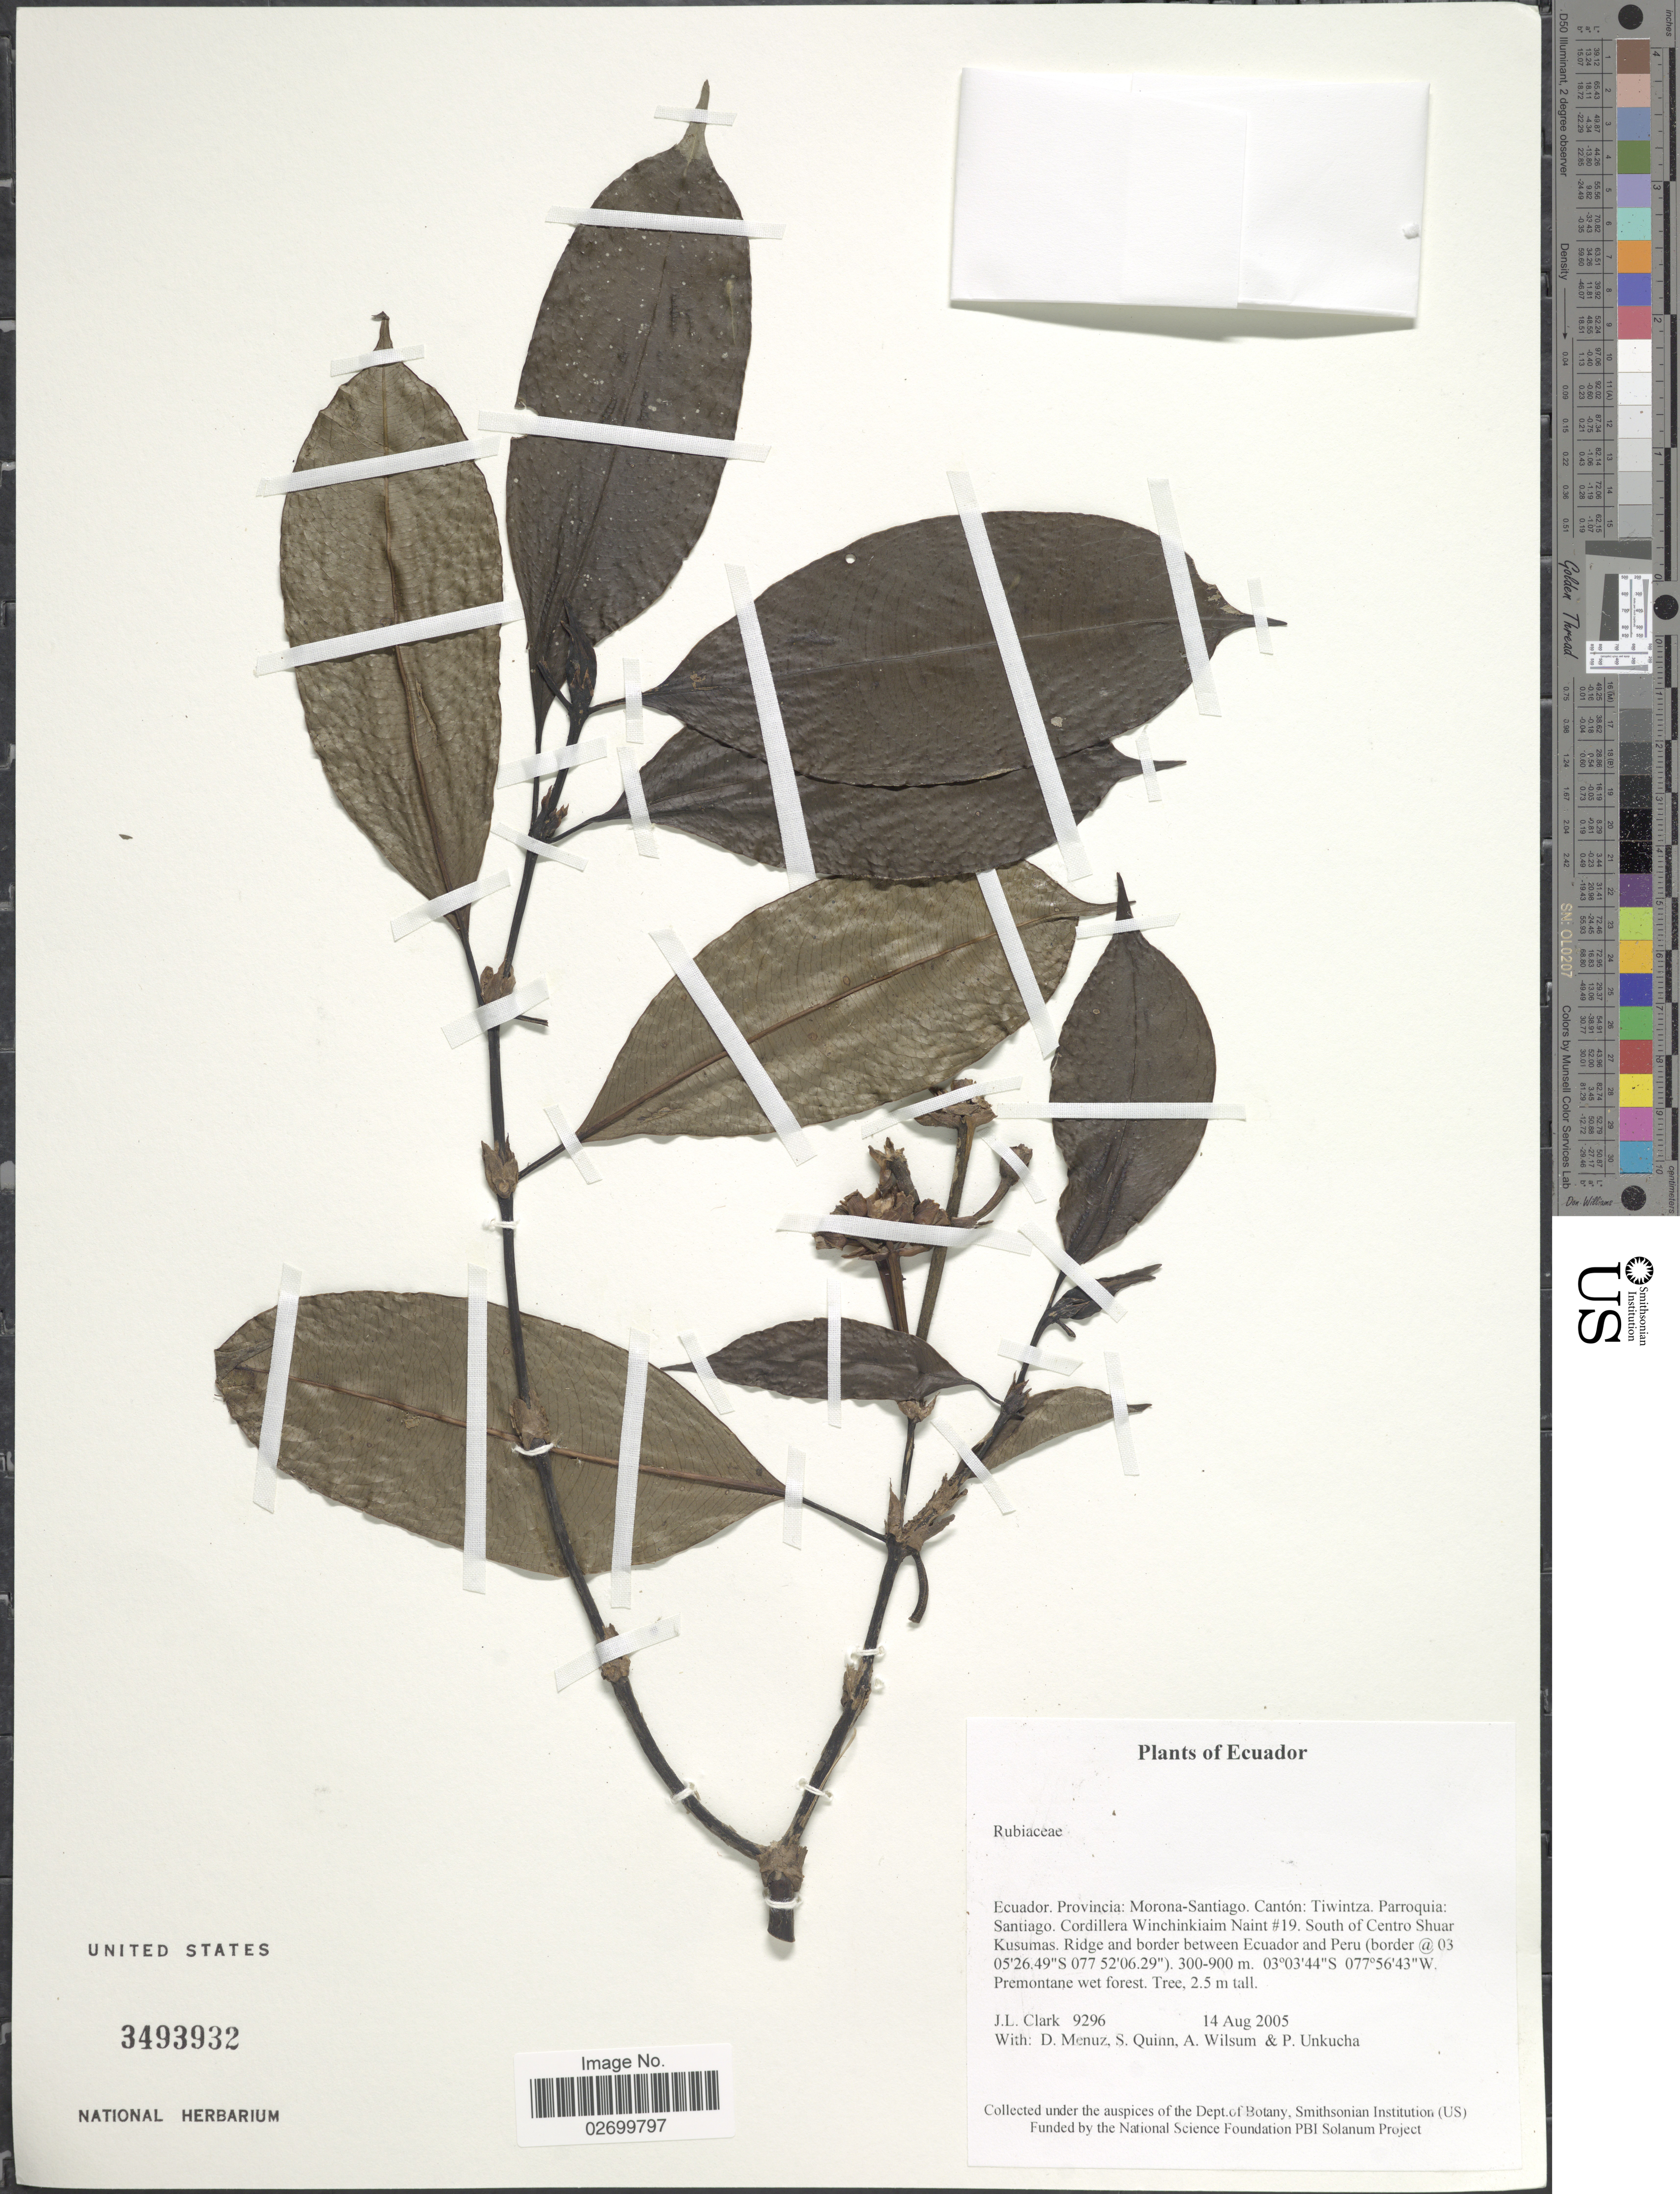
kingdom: Plantae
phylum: Tracheophyta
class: Magnoliopsida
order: Gentianales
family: Rubiaceae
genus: Palicourea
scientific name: Palicourea tepuiensis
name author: (Steyerm.) C.M. Taylor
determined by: Kirkbride, J. H., Jr.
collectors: J. L. Clark, D. Menuz, S. Quinn, A. Wilsum & P. Unkucha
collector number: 9296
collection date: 2005-08-14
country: Ecuador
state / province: Morona-Santiago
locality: Canton: Tiwintza. Parroquia: Santiago. Cordillera Winchinkiaim Naint #19. South of Centro Shuar Kusumas. Ridge and border between Ecuador and Peru.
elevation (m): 300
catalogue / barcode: US 3493932